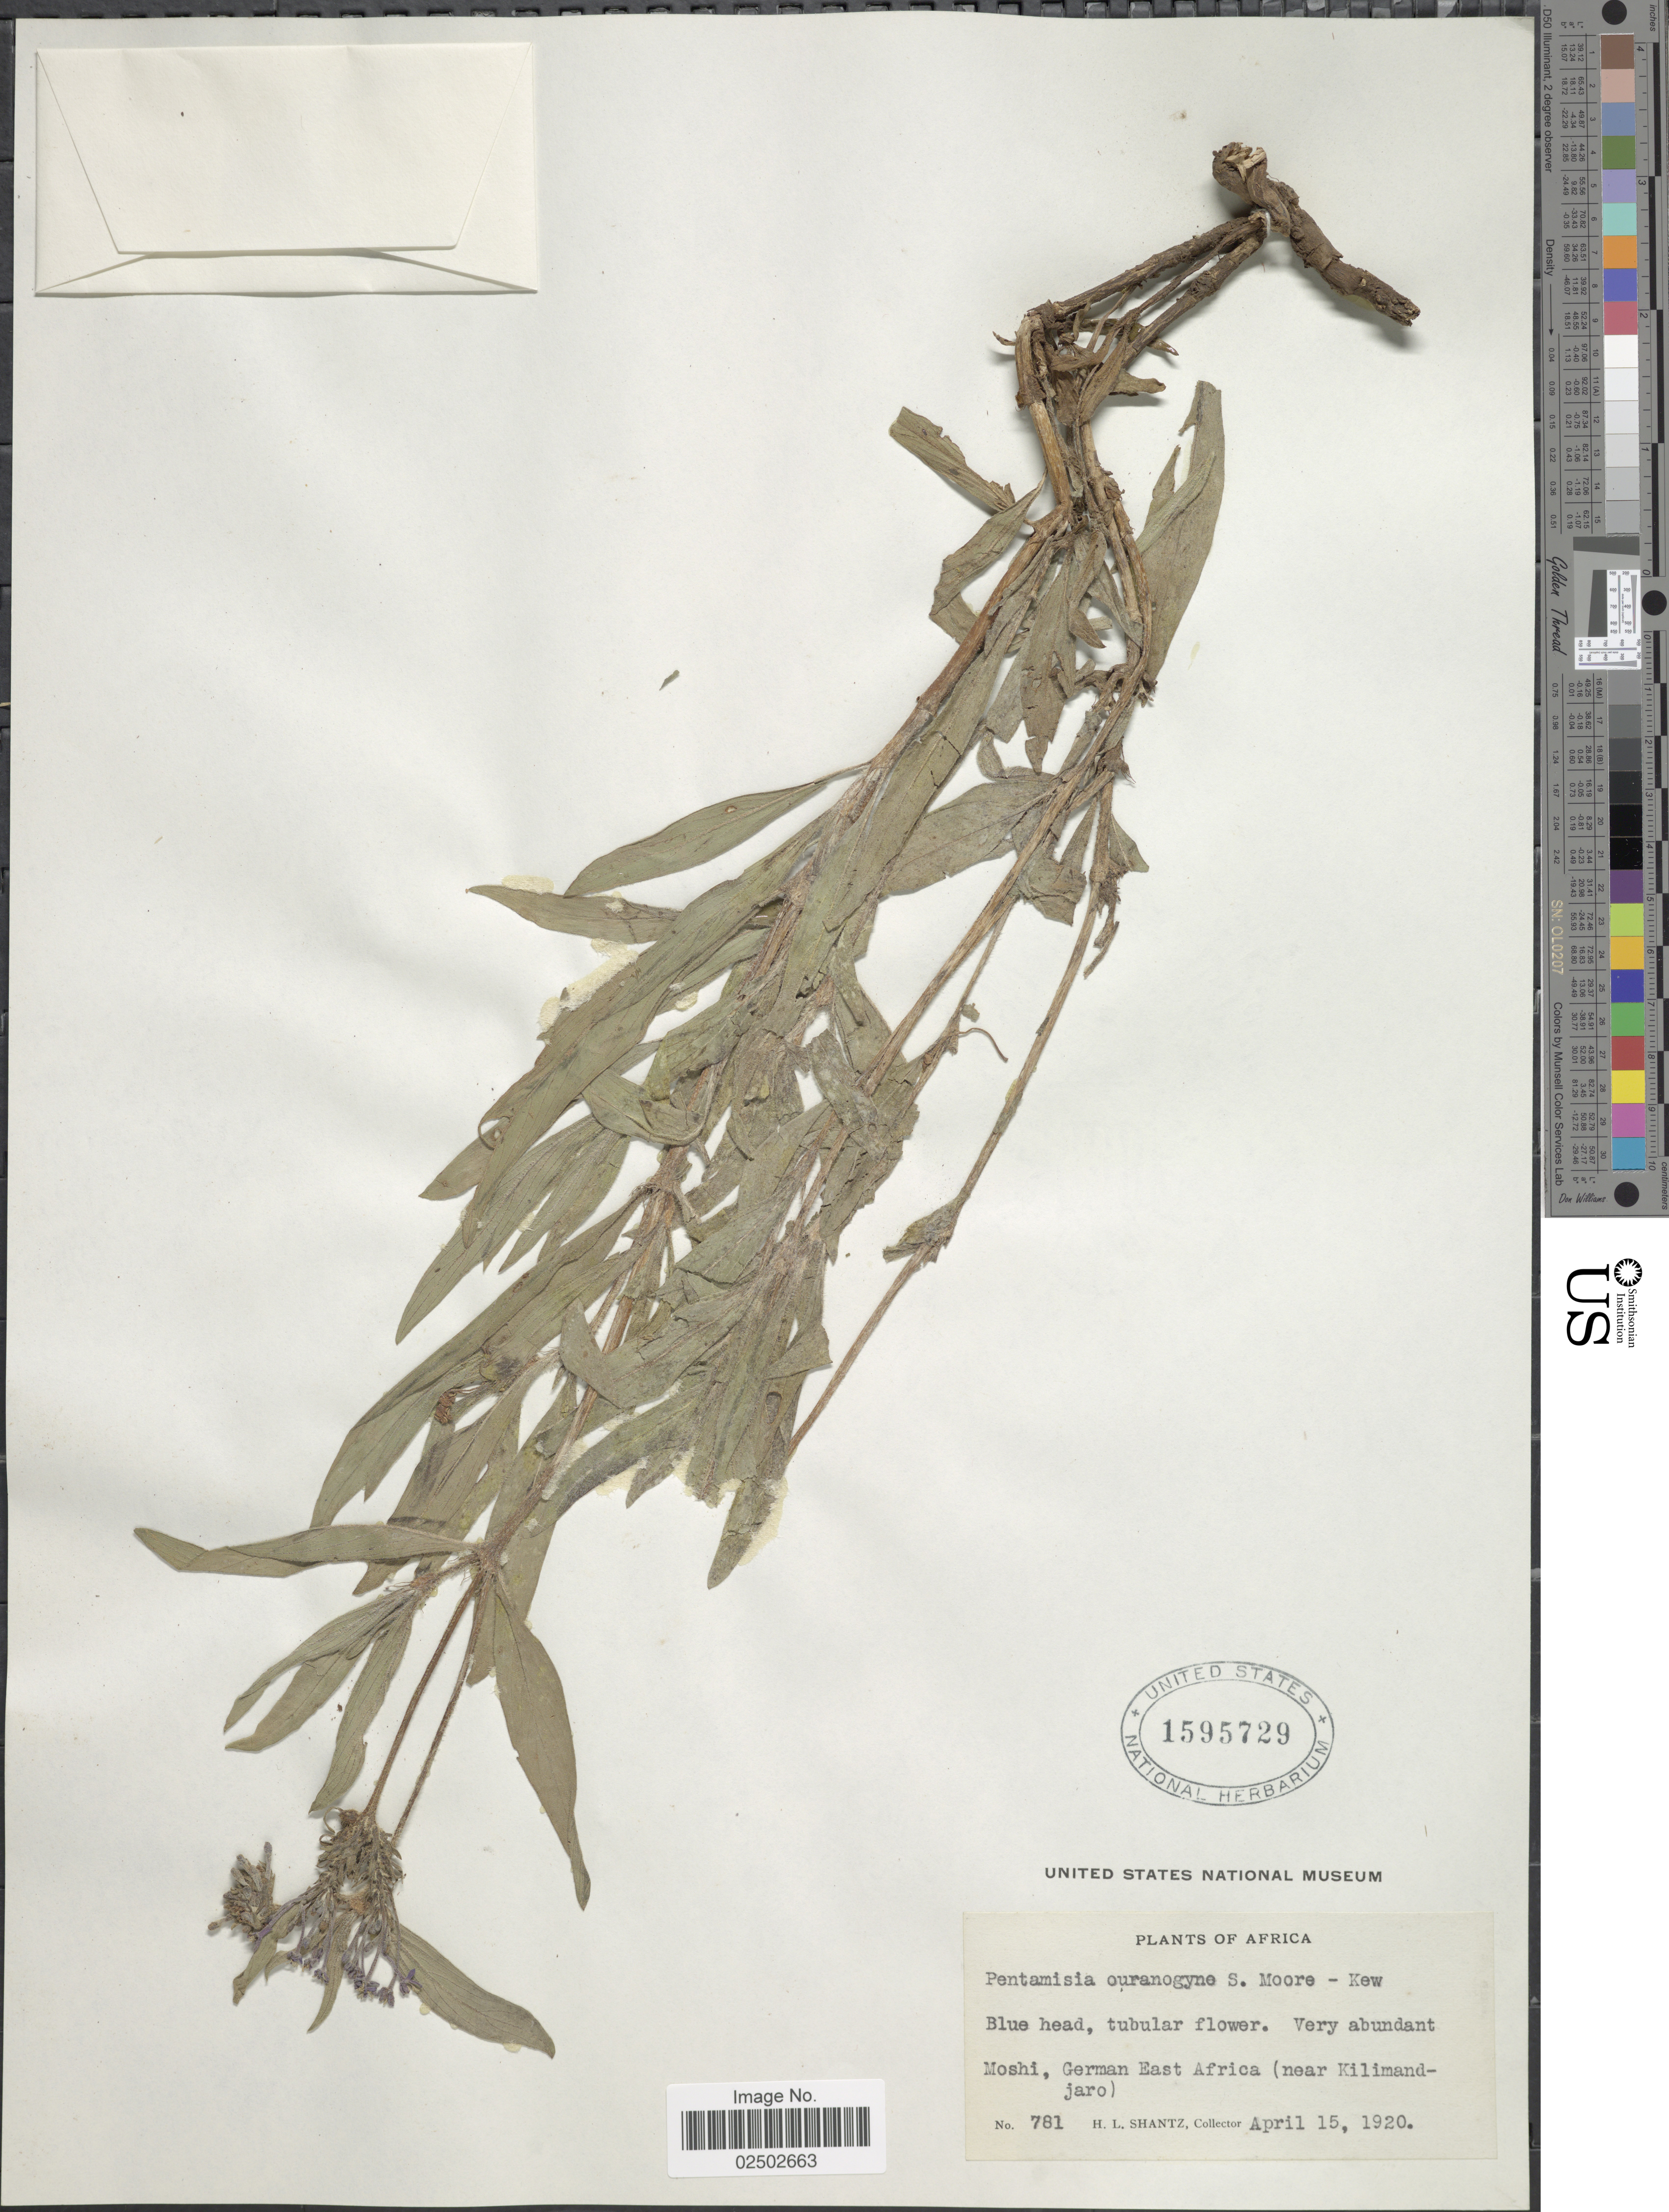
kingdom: Plantae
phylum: Tracheophyta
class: Magnoliopsida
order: Gentianales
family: Rubiaceae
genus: Pentanisia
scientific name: Pentanisia ouranogyne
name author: S. Moore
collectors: H. Shantz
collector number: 781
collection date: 1920-04-15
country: Tanzania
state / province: Kilimanjaro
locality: Moshi, German East Africa (near Kilimandjaro)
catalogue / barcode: US 1595729